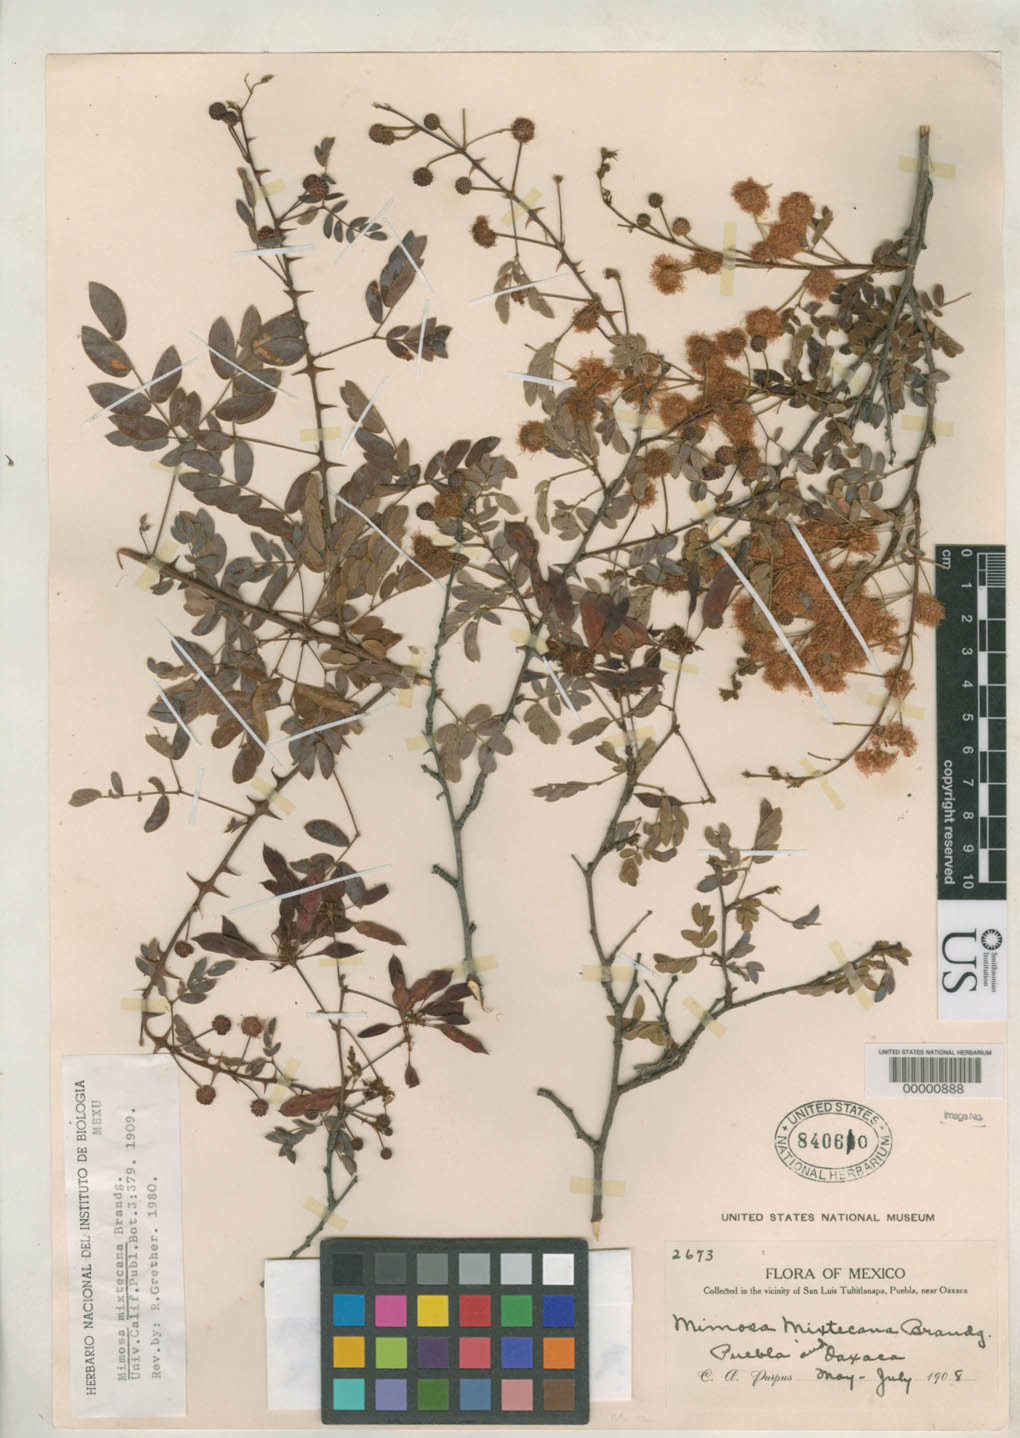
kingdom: Plantae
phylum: Tracheophyta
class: Magnoliopsida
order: Fabales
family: Fabaceae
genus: Mimosa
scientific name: Mimosa mixtecana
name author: Brandegee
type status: Lectotype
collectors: C. A. Purpus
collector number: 2673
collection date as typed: Mar 1908 to -- Jul 1908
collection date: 1908-03/1908-07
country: Mexico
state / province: Puebla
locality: San Luis Tultitlanapa vicinity.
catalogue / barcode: US 840610